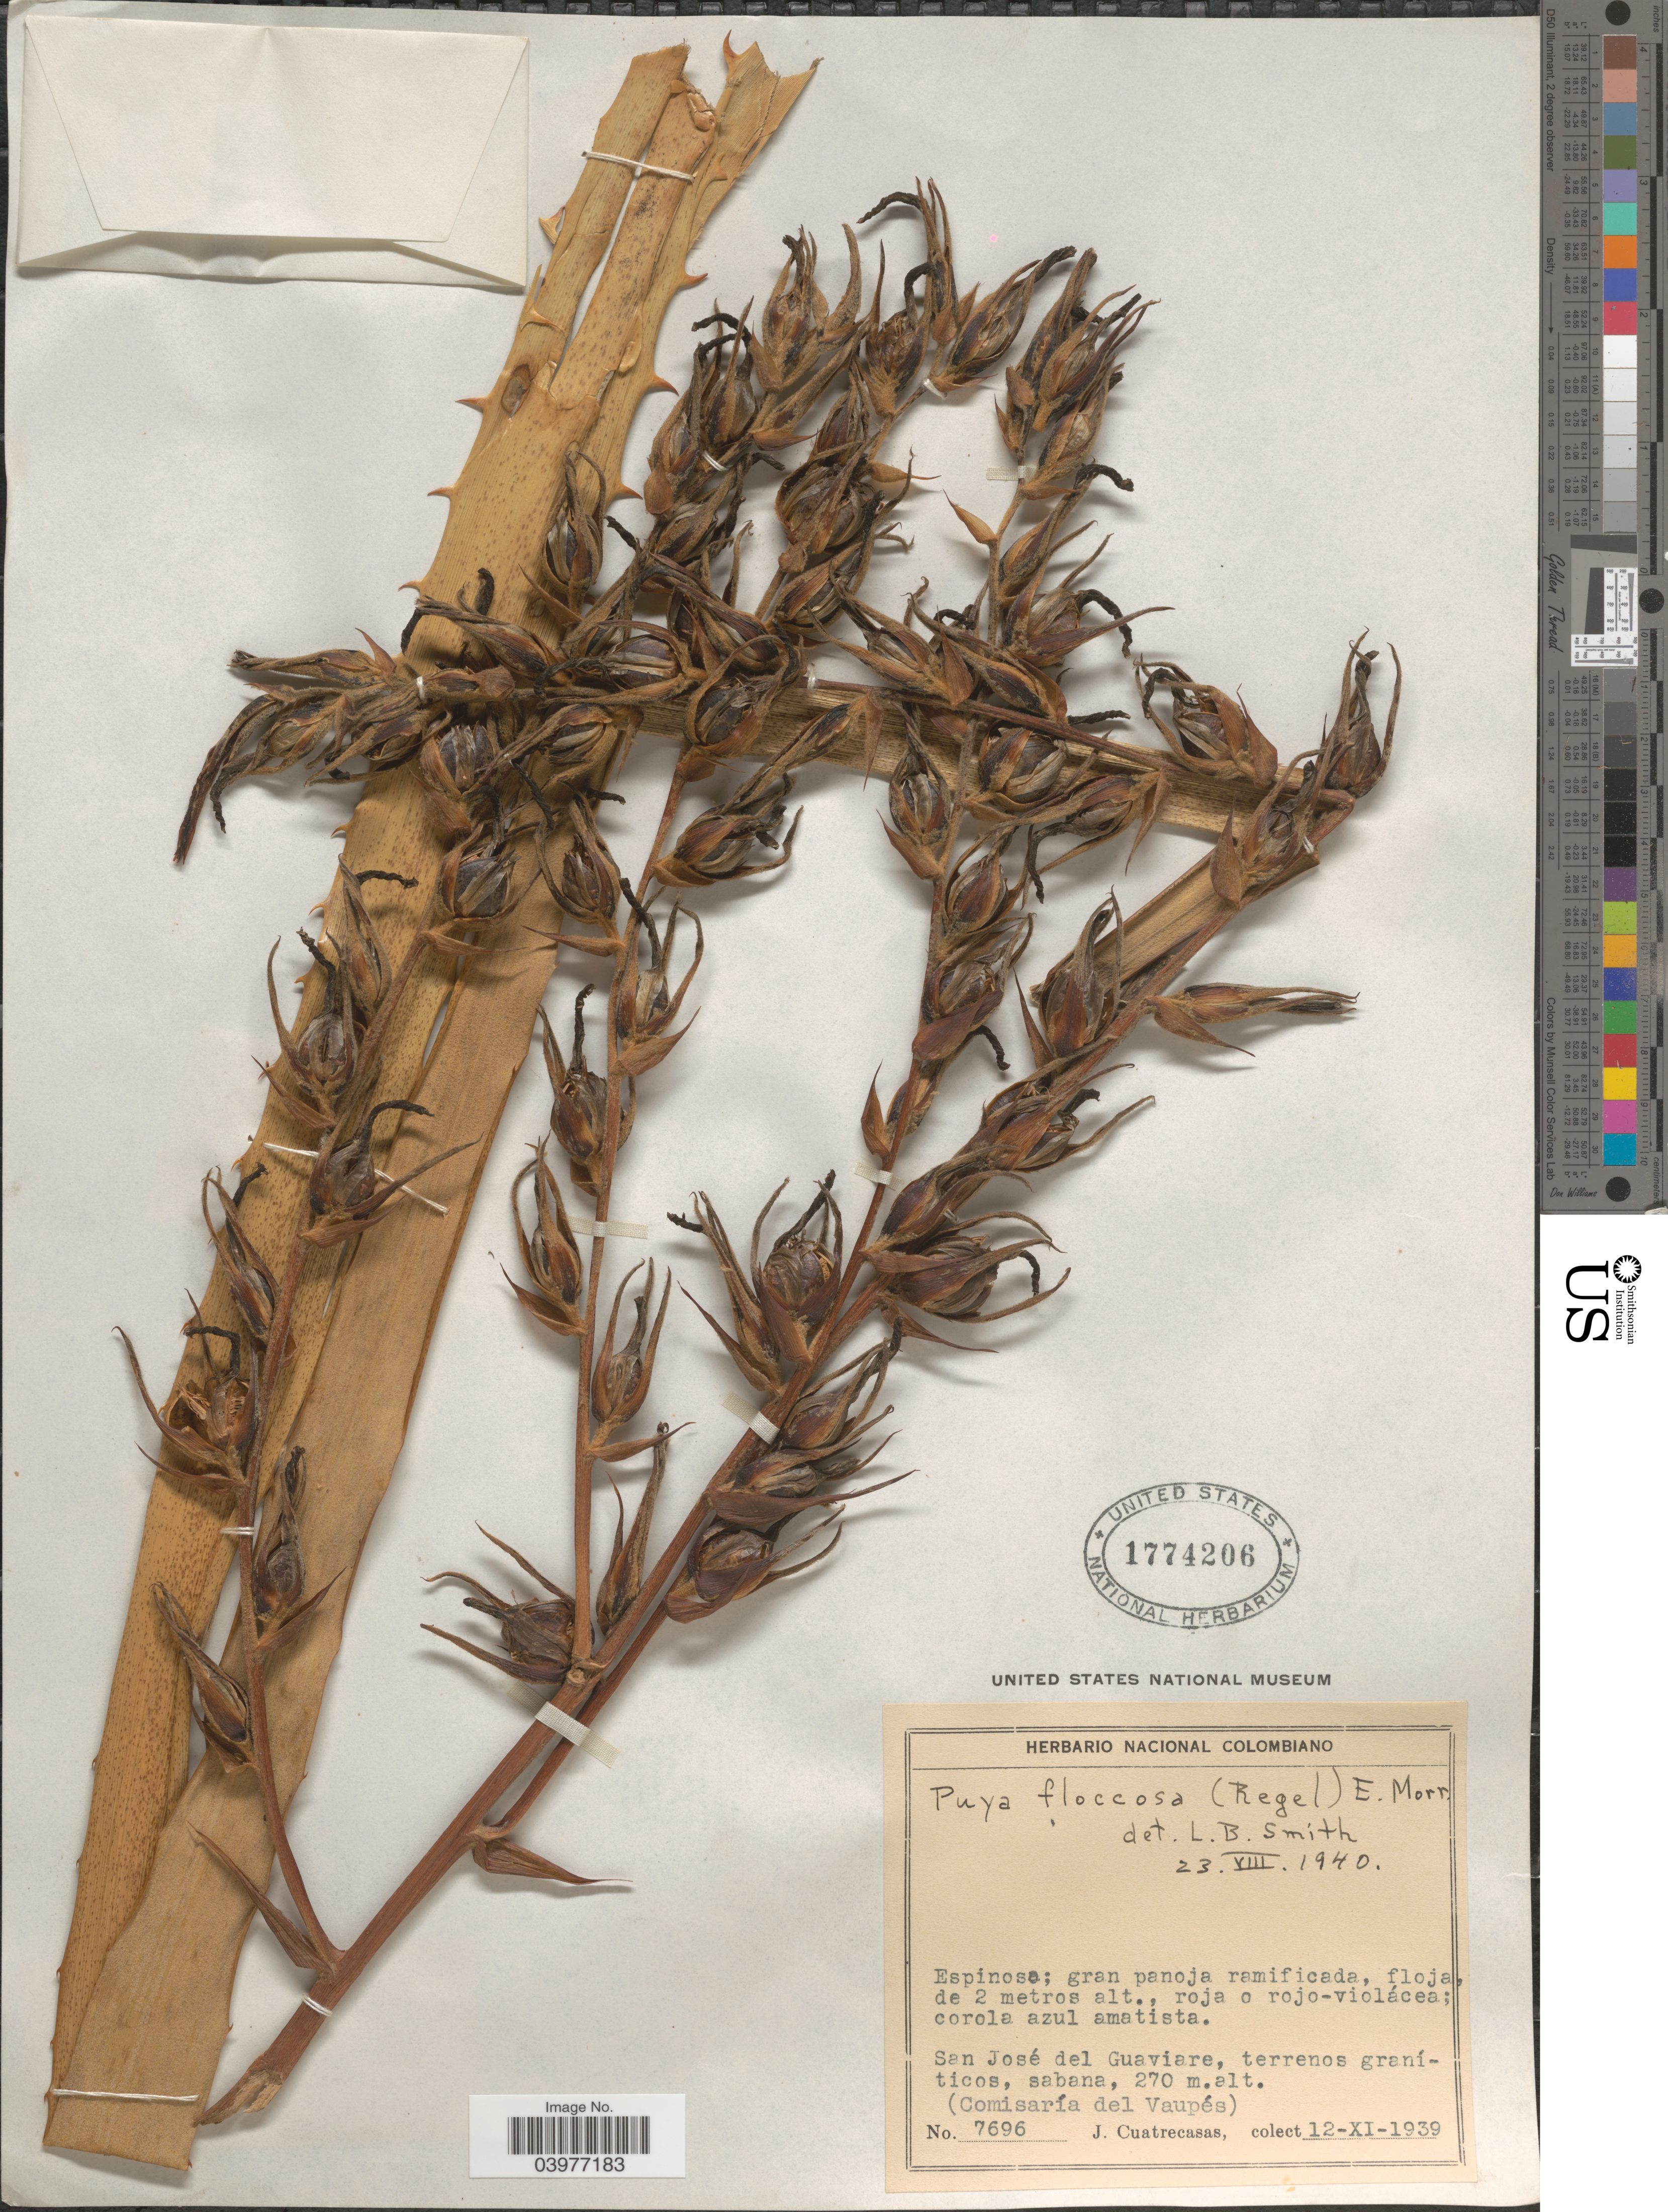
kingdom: Plantae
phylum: Tracheophyta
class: Liliopsida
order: Poales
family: Bromeliaceae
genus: Puya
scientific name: Puya floccosa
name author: (Linden) É. Morren ex Mez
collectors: J. Cuatrecasas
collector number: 7696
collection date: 1939-11-12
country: Colombia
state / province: Vaupés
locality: San José del Guaviare, terrenos graníticos, sabana, (Comisaría del Vaupés).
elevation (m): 270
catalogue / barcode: US 1774206